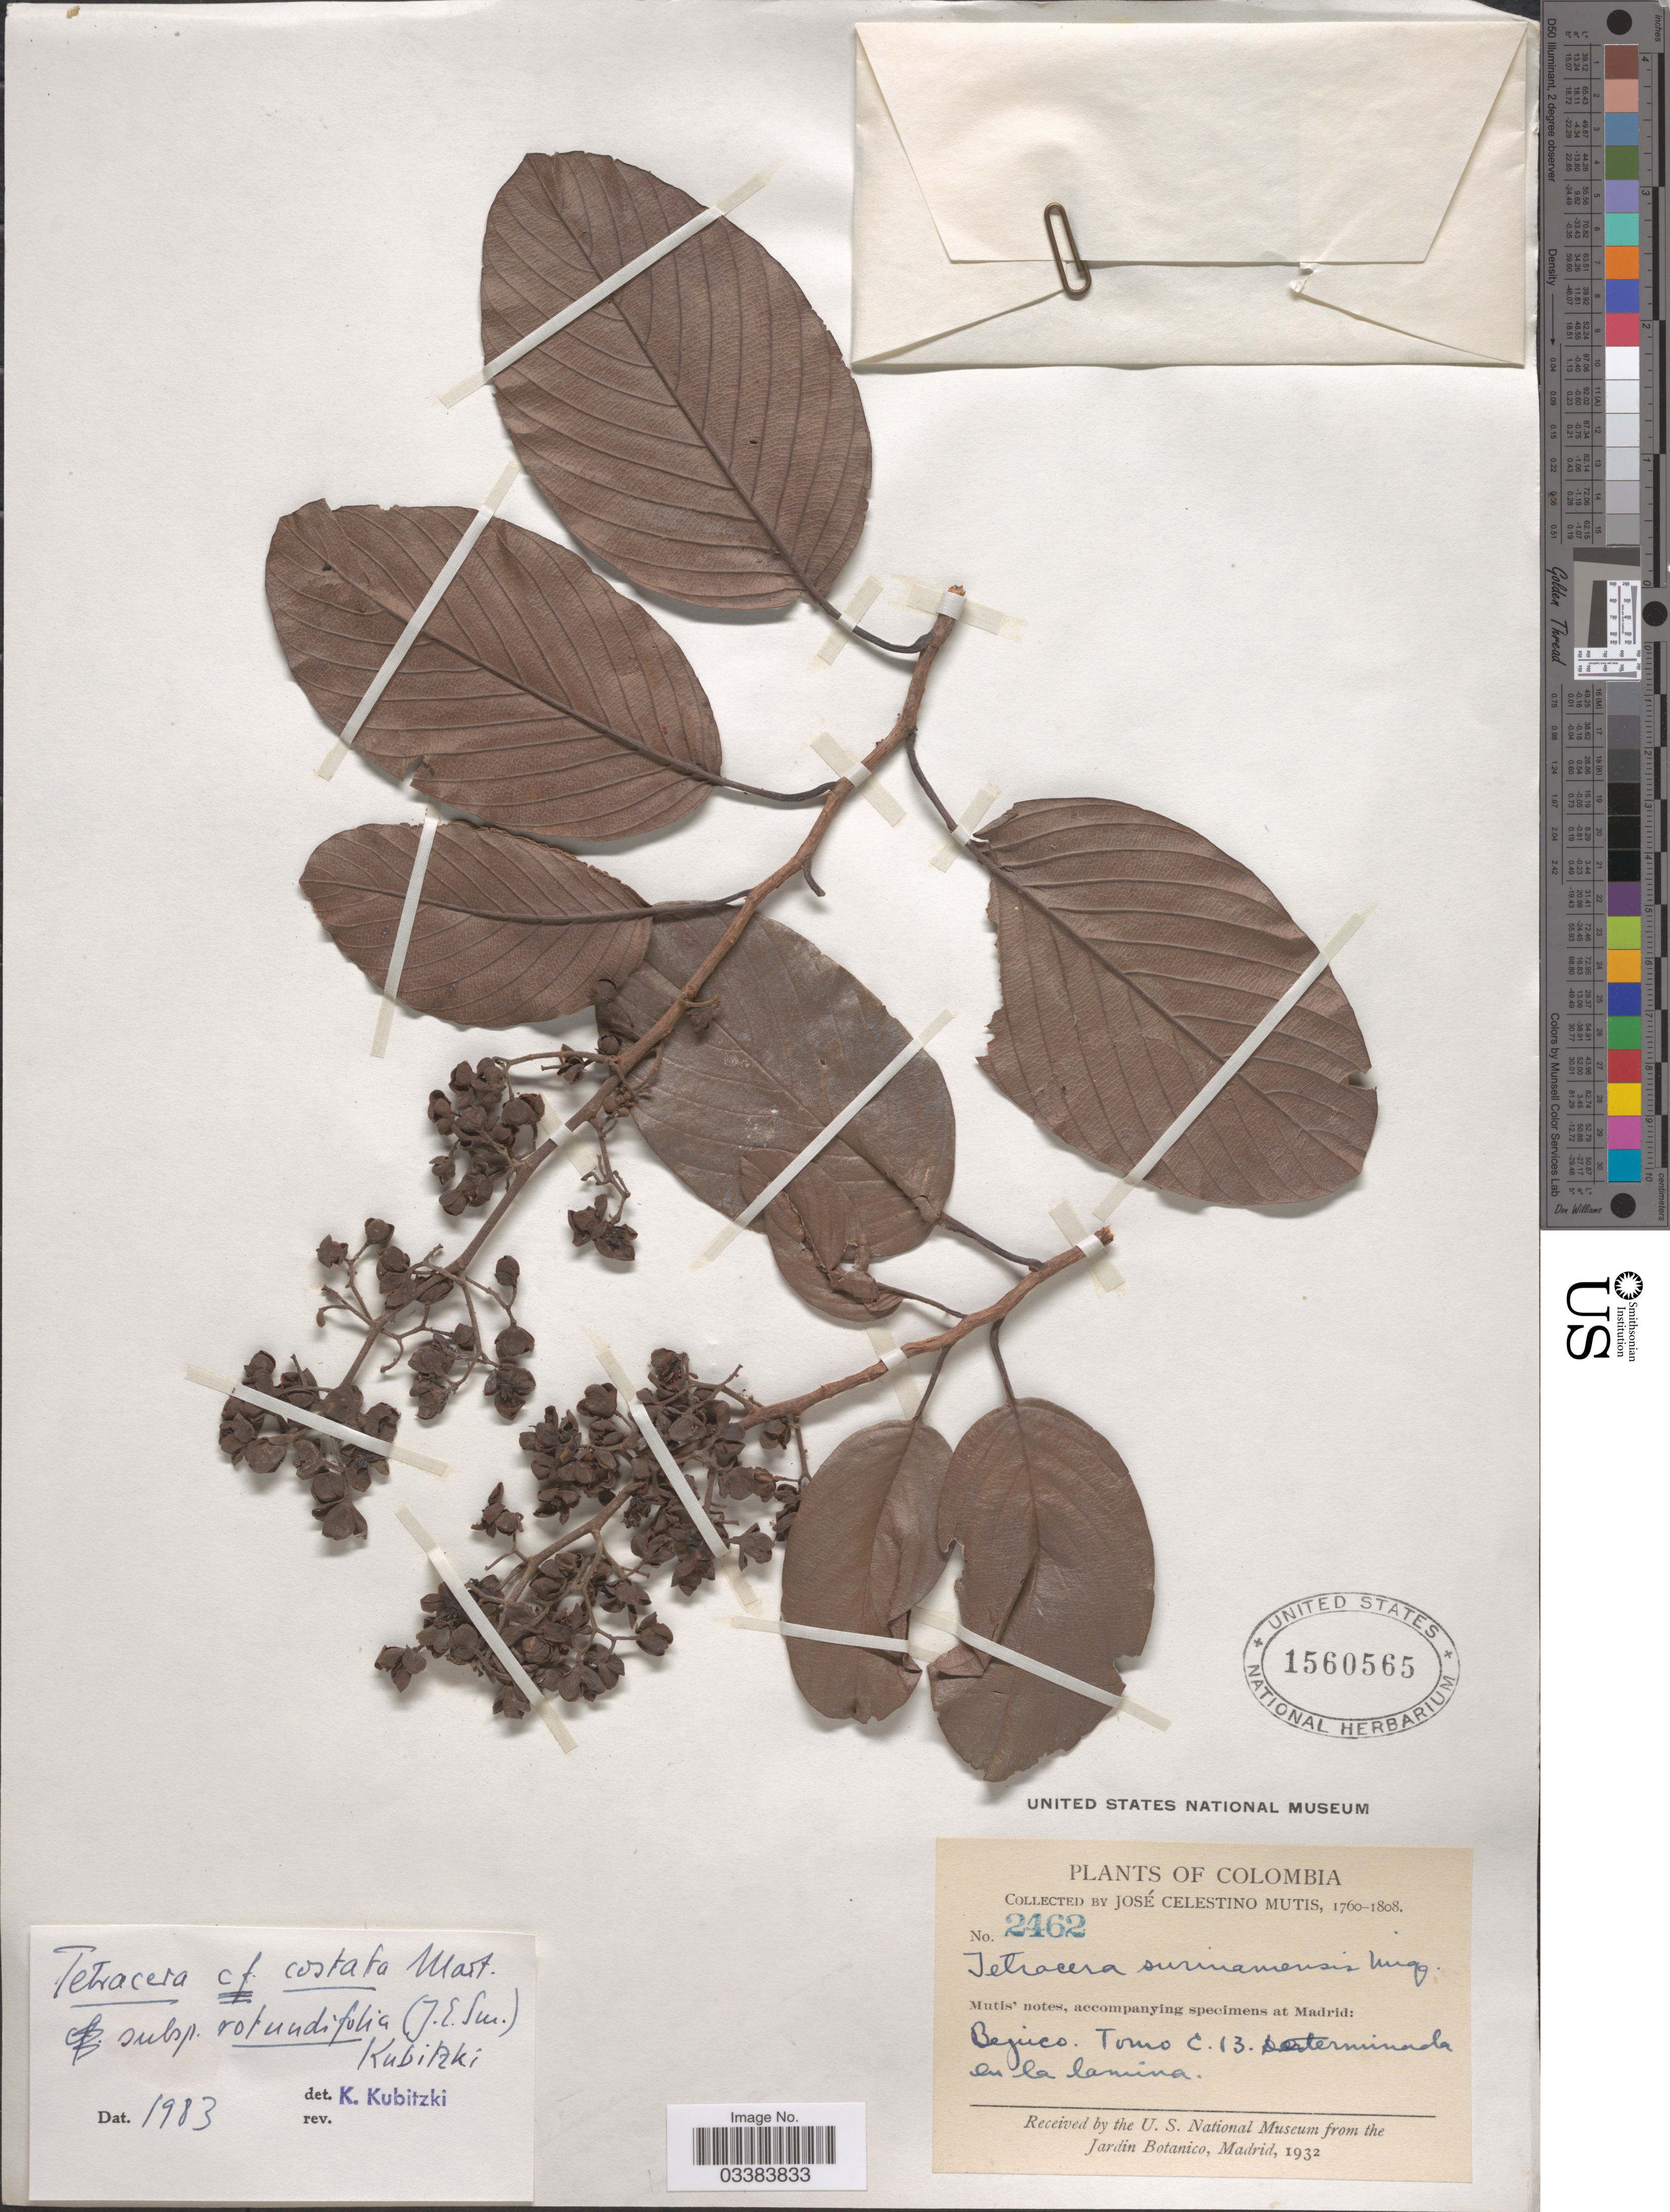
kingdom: Plantae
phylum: Tracheophyta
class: Magnoliopsida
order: Dilleniales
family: Dilleniaceae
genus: Tetracera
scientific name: Tetracera costata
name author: Mart. ex Eichler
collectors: J. C. B. Mutis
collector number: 2462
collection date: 1760/1808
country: Colombia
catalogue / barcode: US 1560565